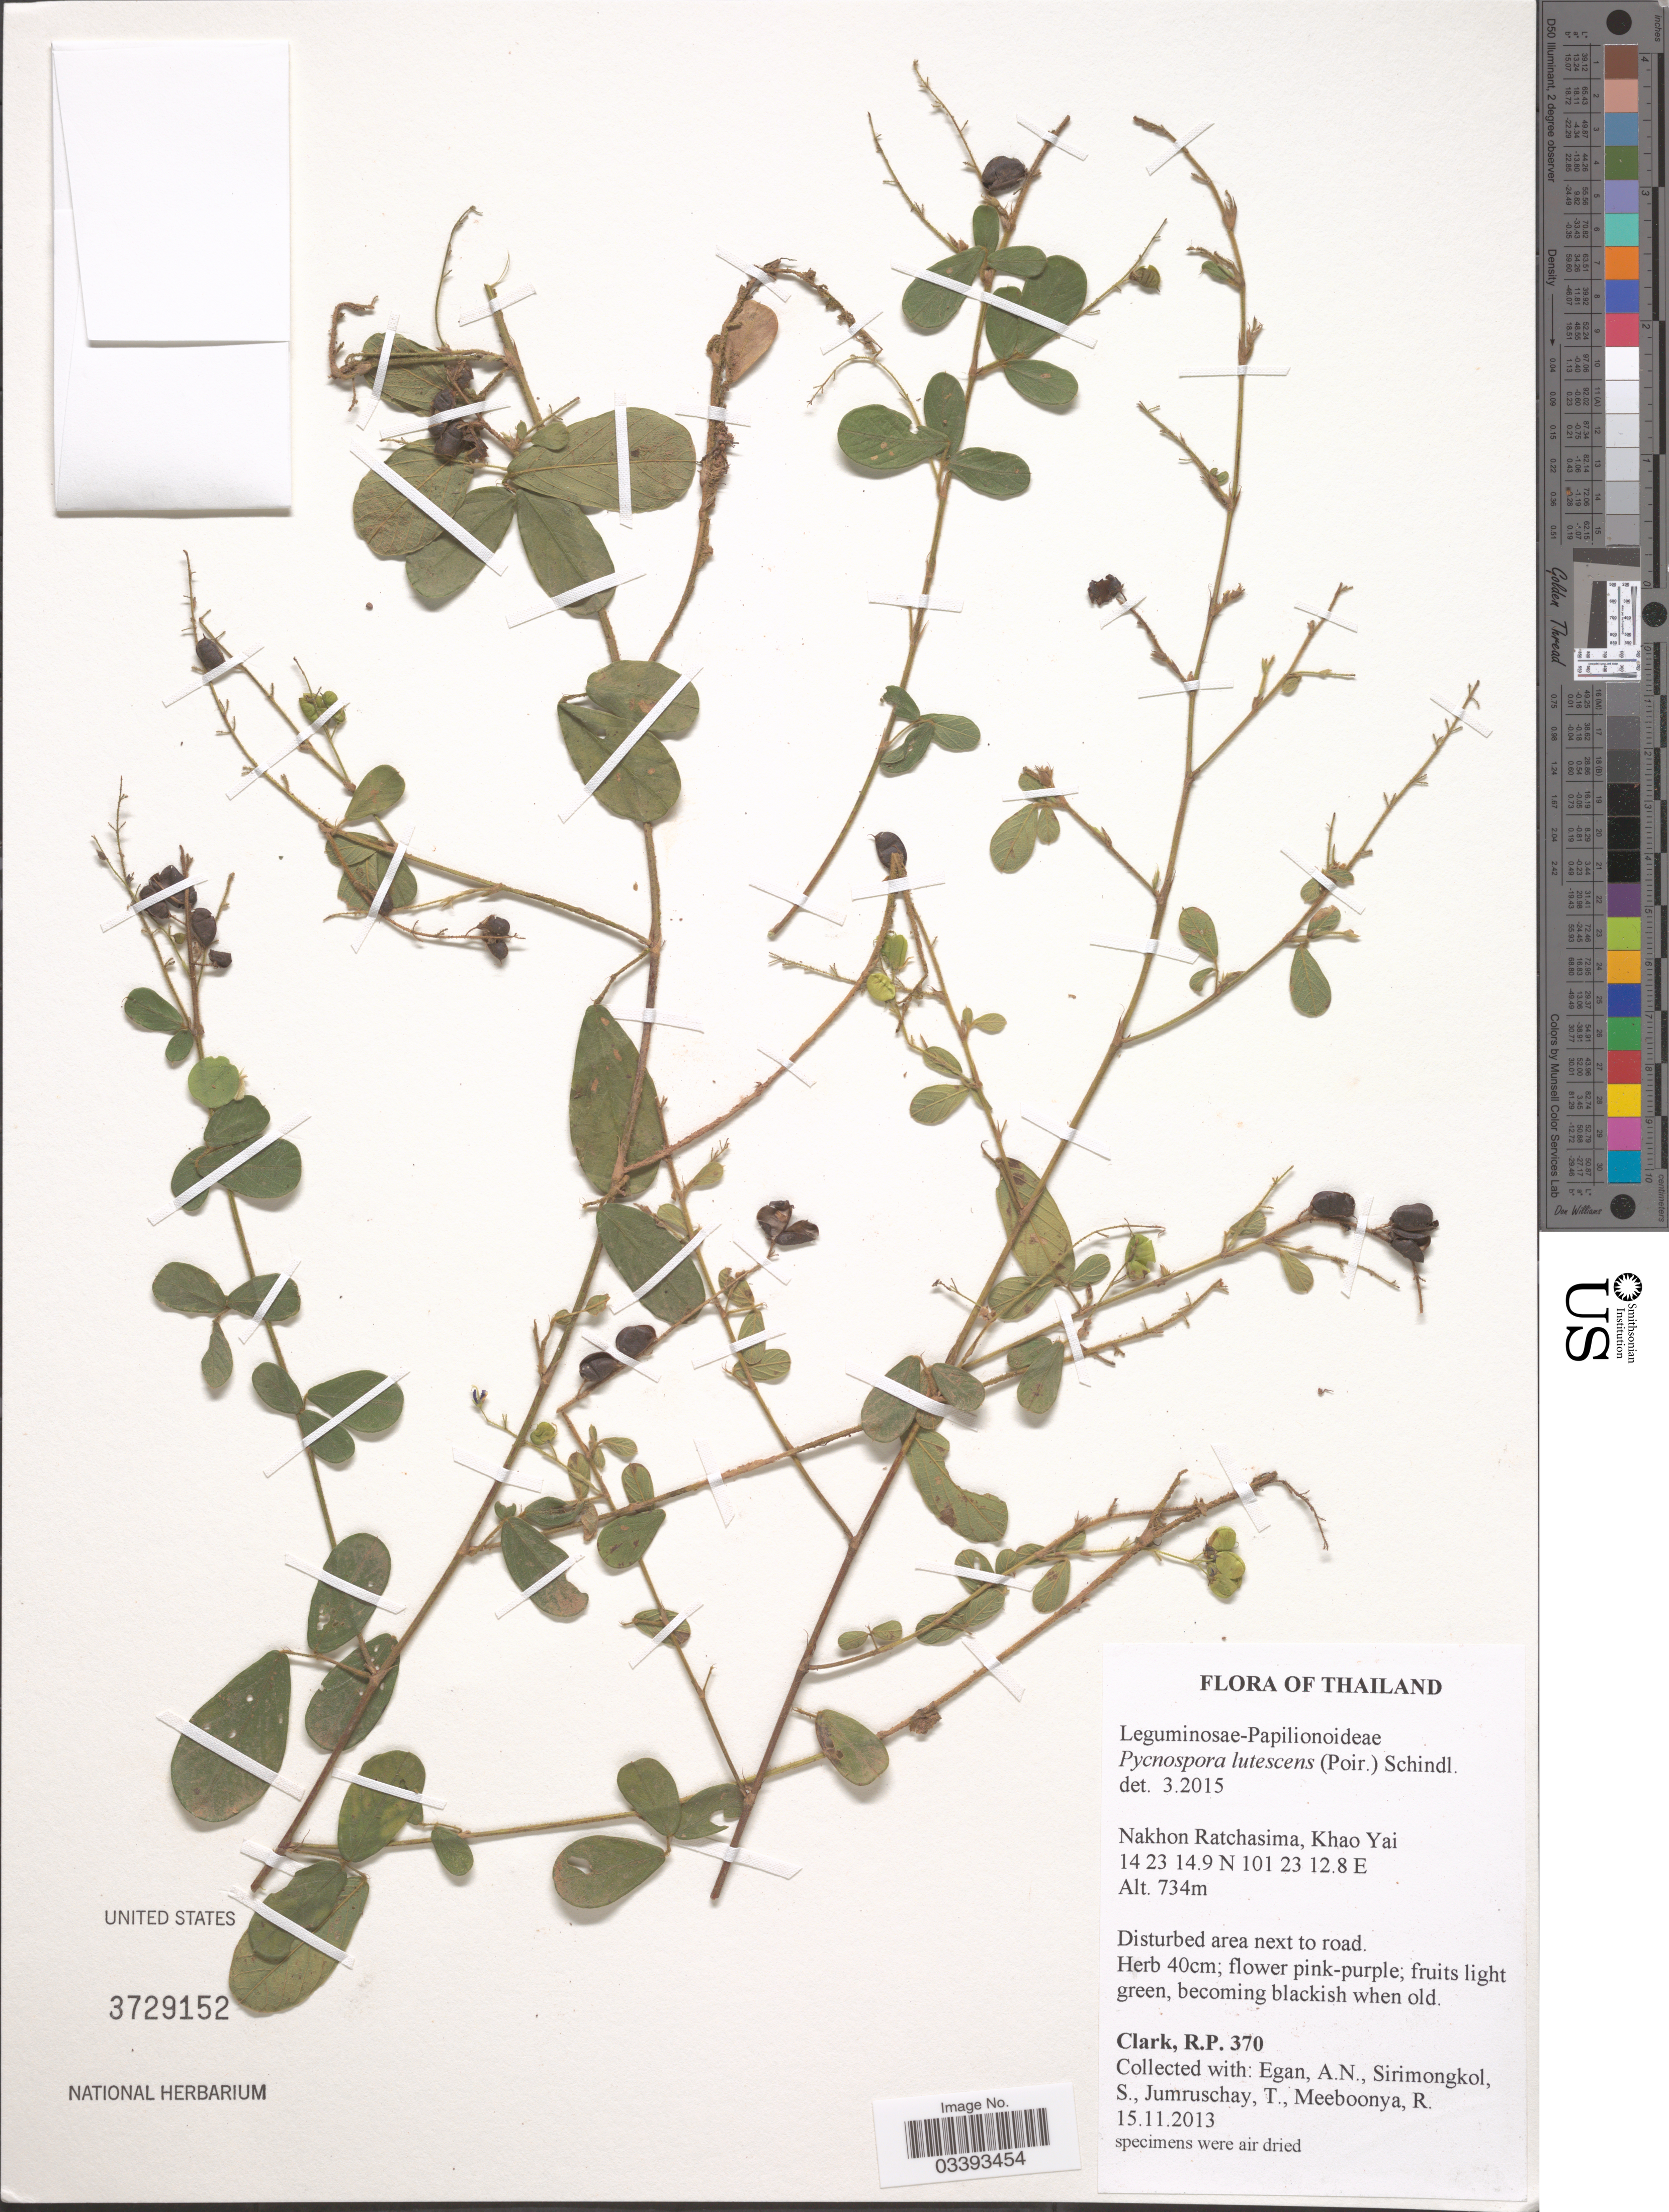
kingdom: Plantae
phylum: Tracheophyta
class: Magnoliopsida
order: Fabales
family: Fabaceae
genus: Pycnospora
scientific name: Pycnospora lutescens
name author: (Poir.) Schindl.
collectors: R. P. Clark, A. N. Egan, S. Sirimongkol, T. Jumruschay & R. Meeboonya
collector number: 370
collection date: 2013-11-15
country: Thailand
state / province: Nakhon Ratchasima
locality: Khao Yai. Disturbed area next to road.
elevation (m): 734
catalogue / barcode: US 3729152